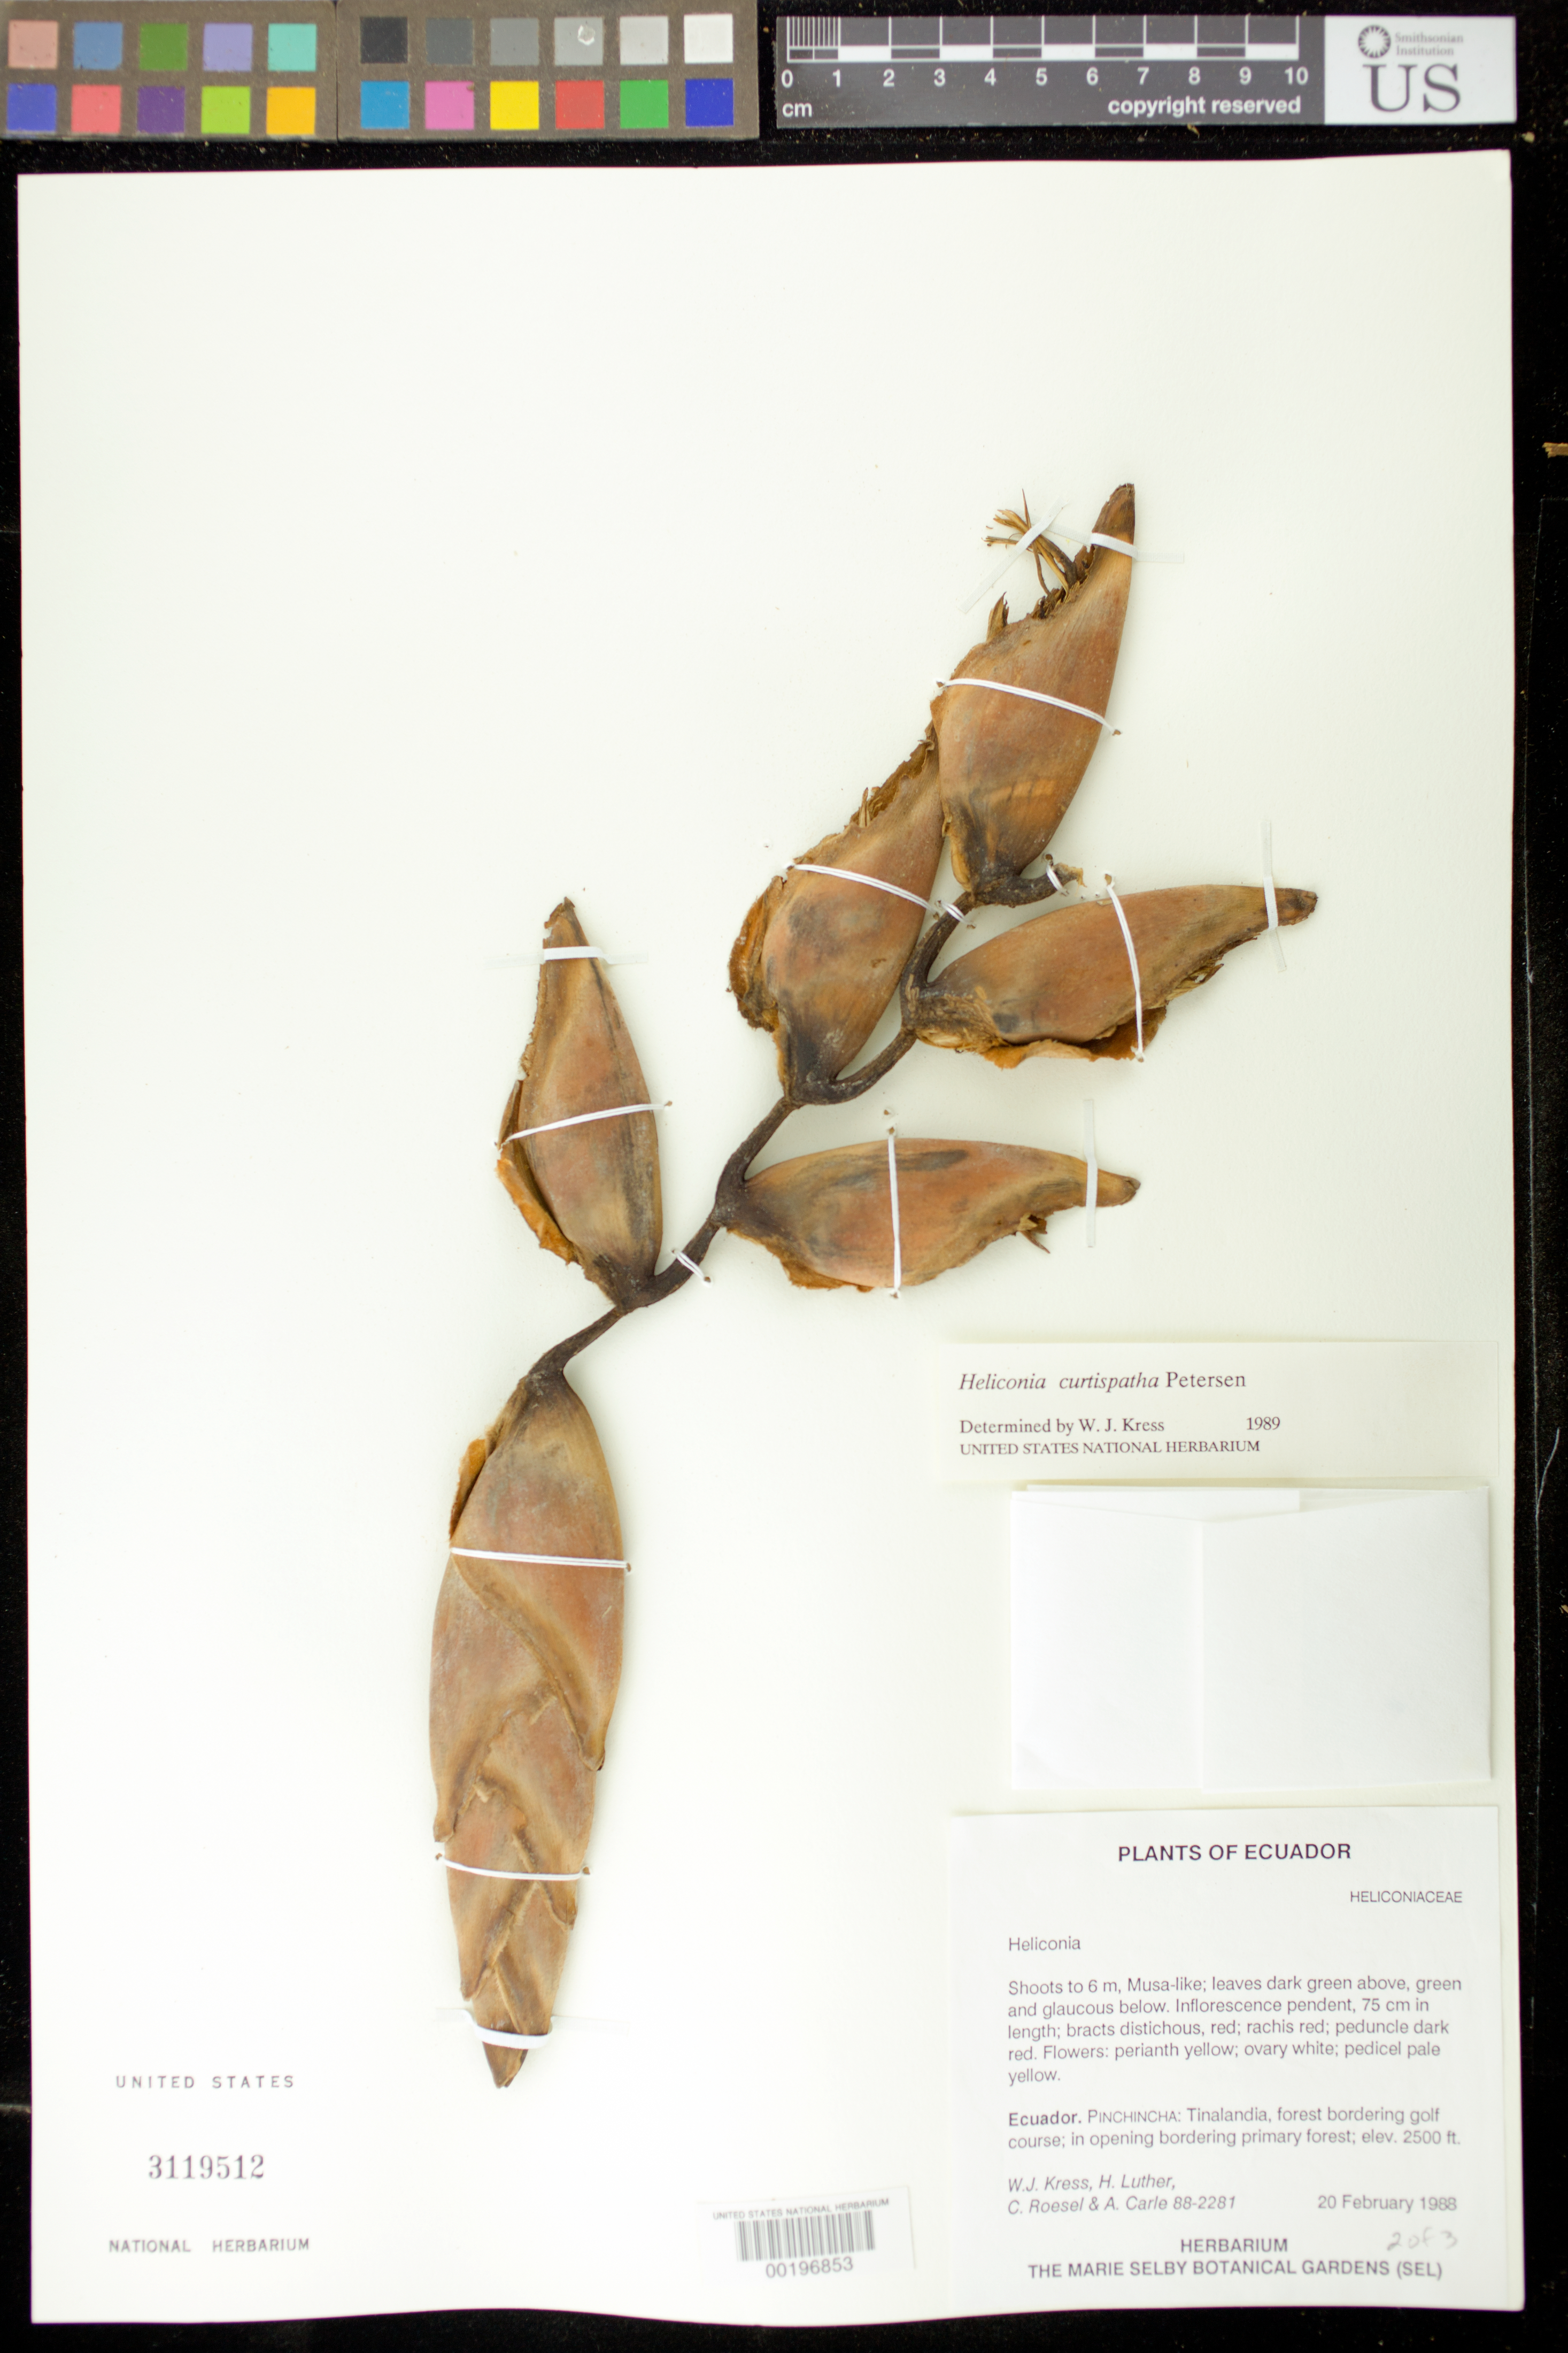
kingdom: Plantae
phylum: Tracheophyta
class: Liliopsida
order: Zingiberales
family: Heliconiaceae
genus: Heliconia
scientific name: Heliconia curtispatha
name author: Petersen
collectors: W. J. Kress, Harry E. Luther, C. S. Roesel & A. Carle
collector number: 88-2281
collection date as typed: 20 Feb 1988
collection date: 1988-02-20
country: Ecuador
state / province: Pichincha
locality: Tinalandia, forest bordering golf course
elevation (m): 762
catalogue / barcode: US 3119512